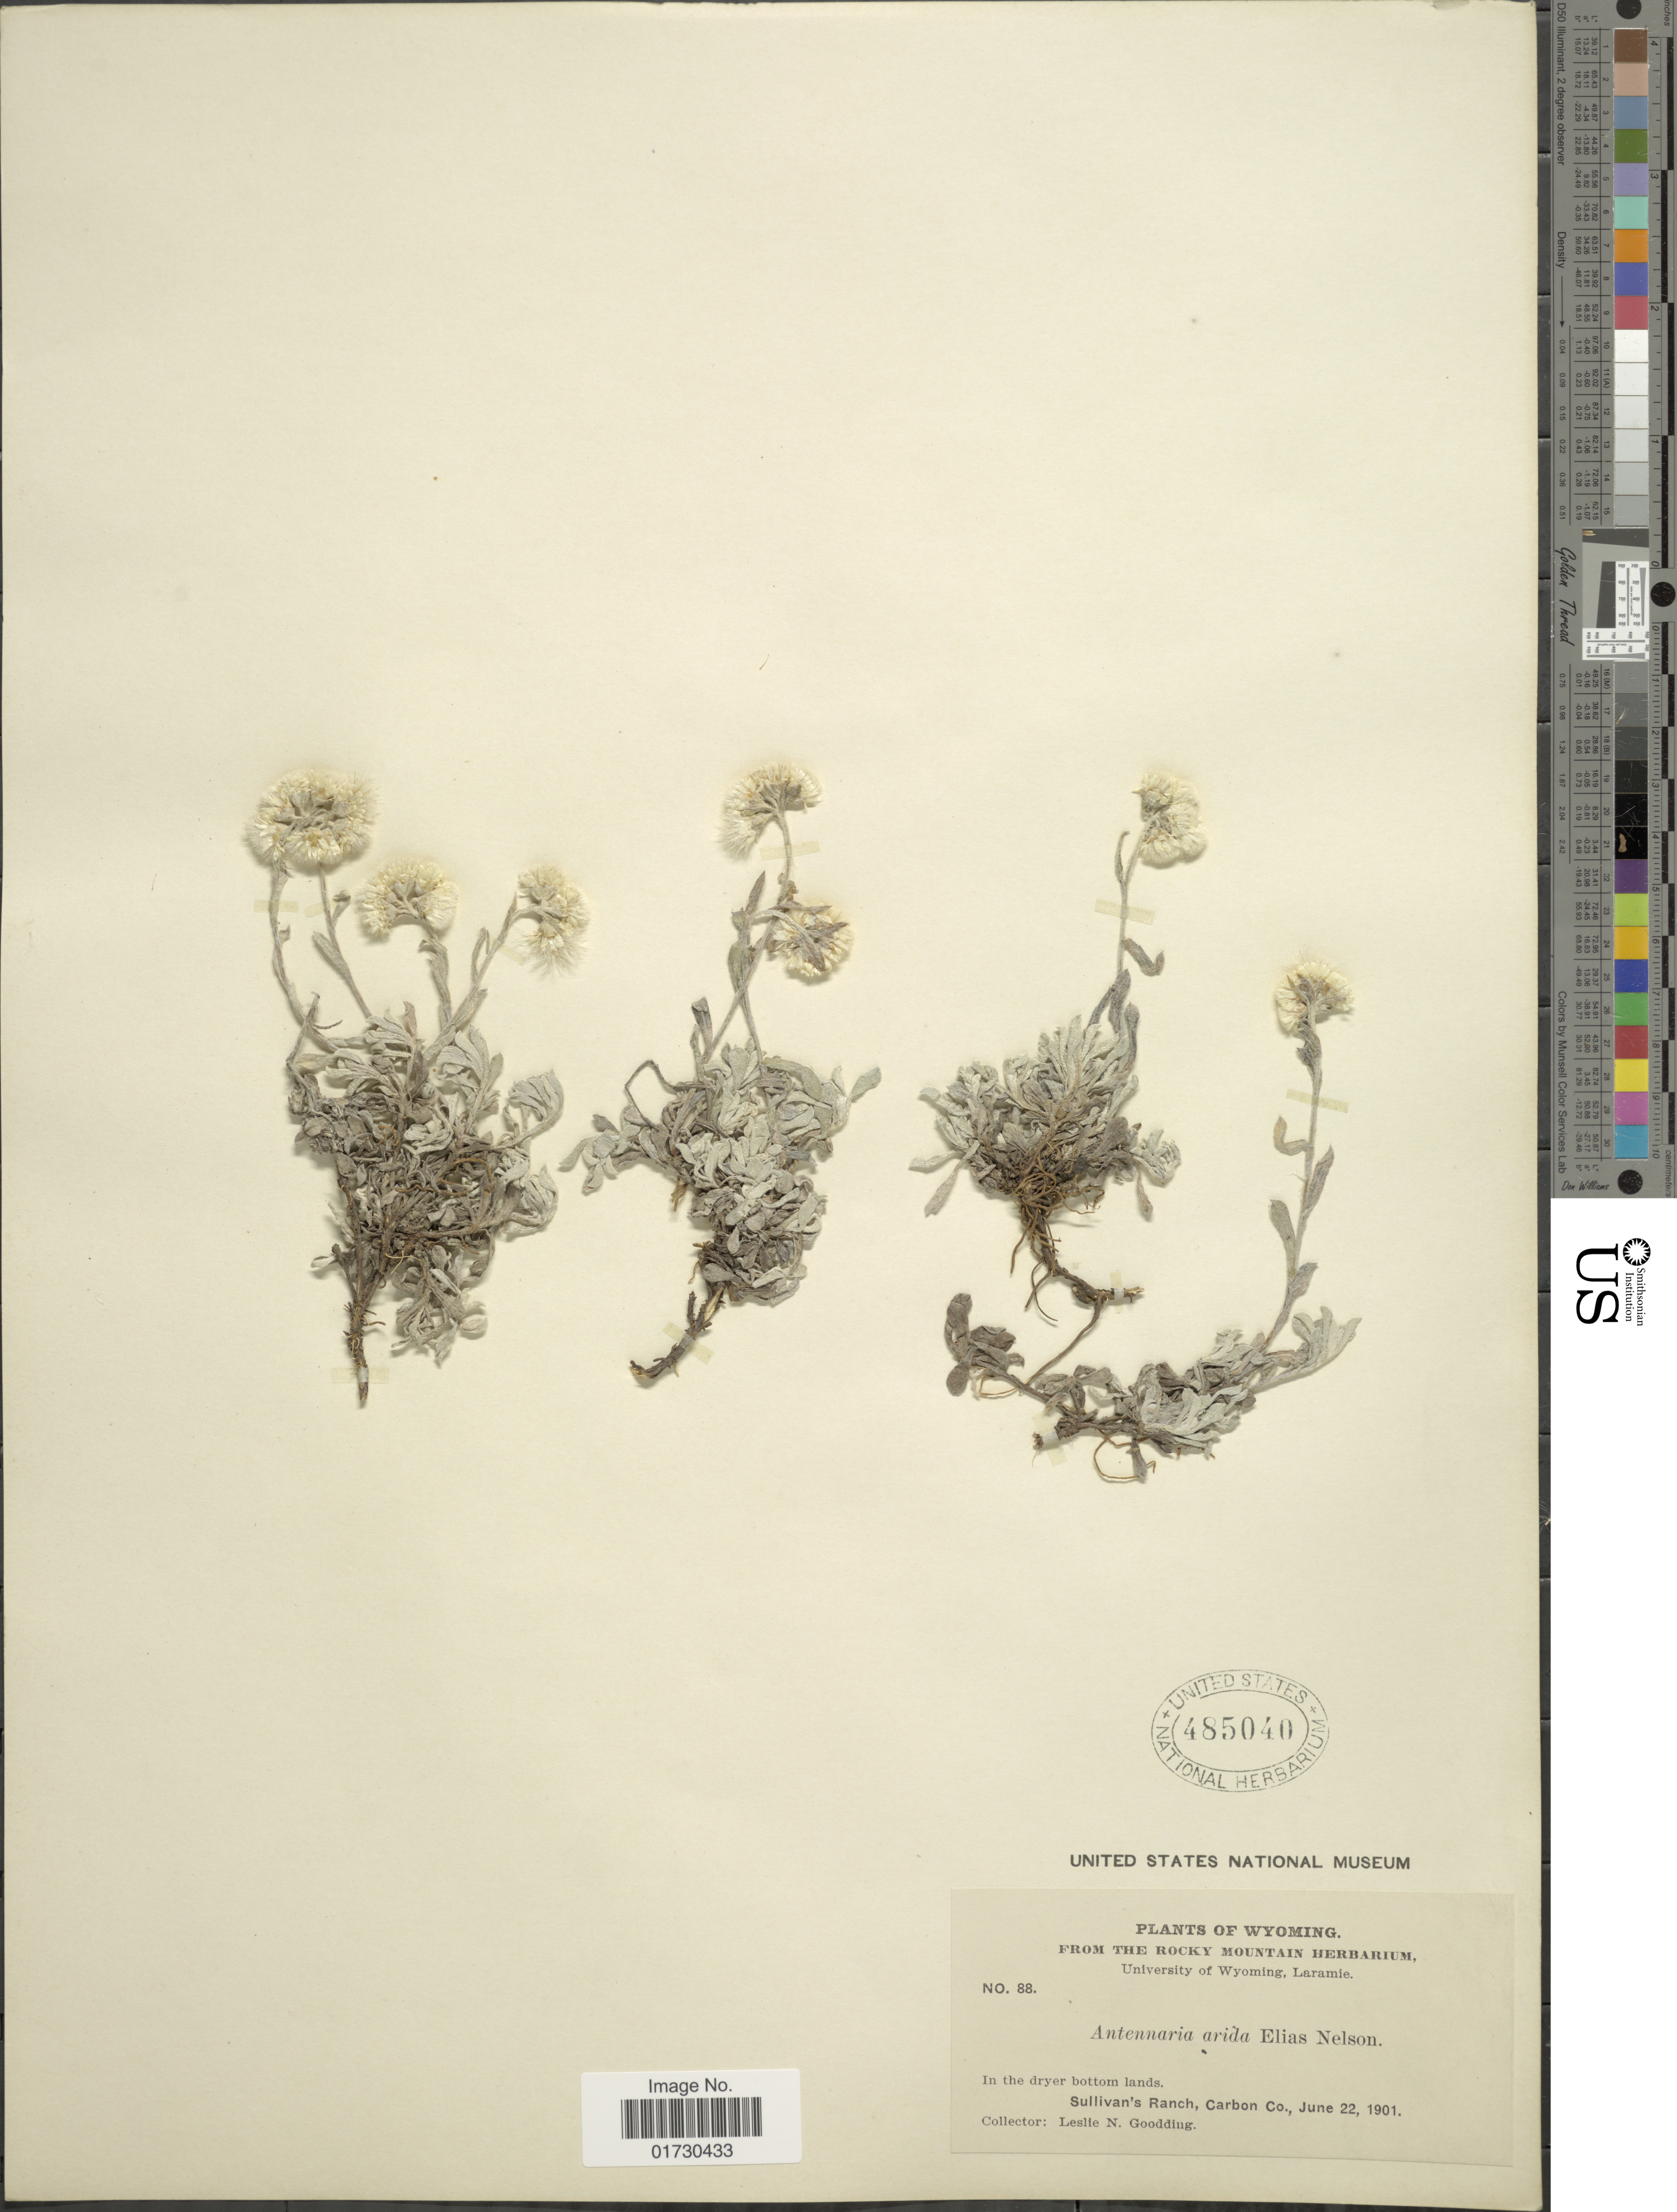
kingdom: Plantae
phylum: Tracheophyta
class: Magnoliopsida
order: Asterales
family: Asteraceae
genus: Antennaria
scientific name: Antennaria arida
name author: E.E. Nelson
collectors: L. N. Goodding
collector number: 88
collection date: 1901-06-22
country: United States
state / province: Wyoming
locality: Sullivan's Ranch, Carbon Co.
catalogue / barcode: US 485040